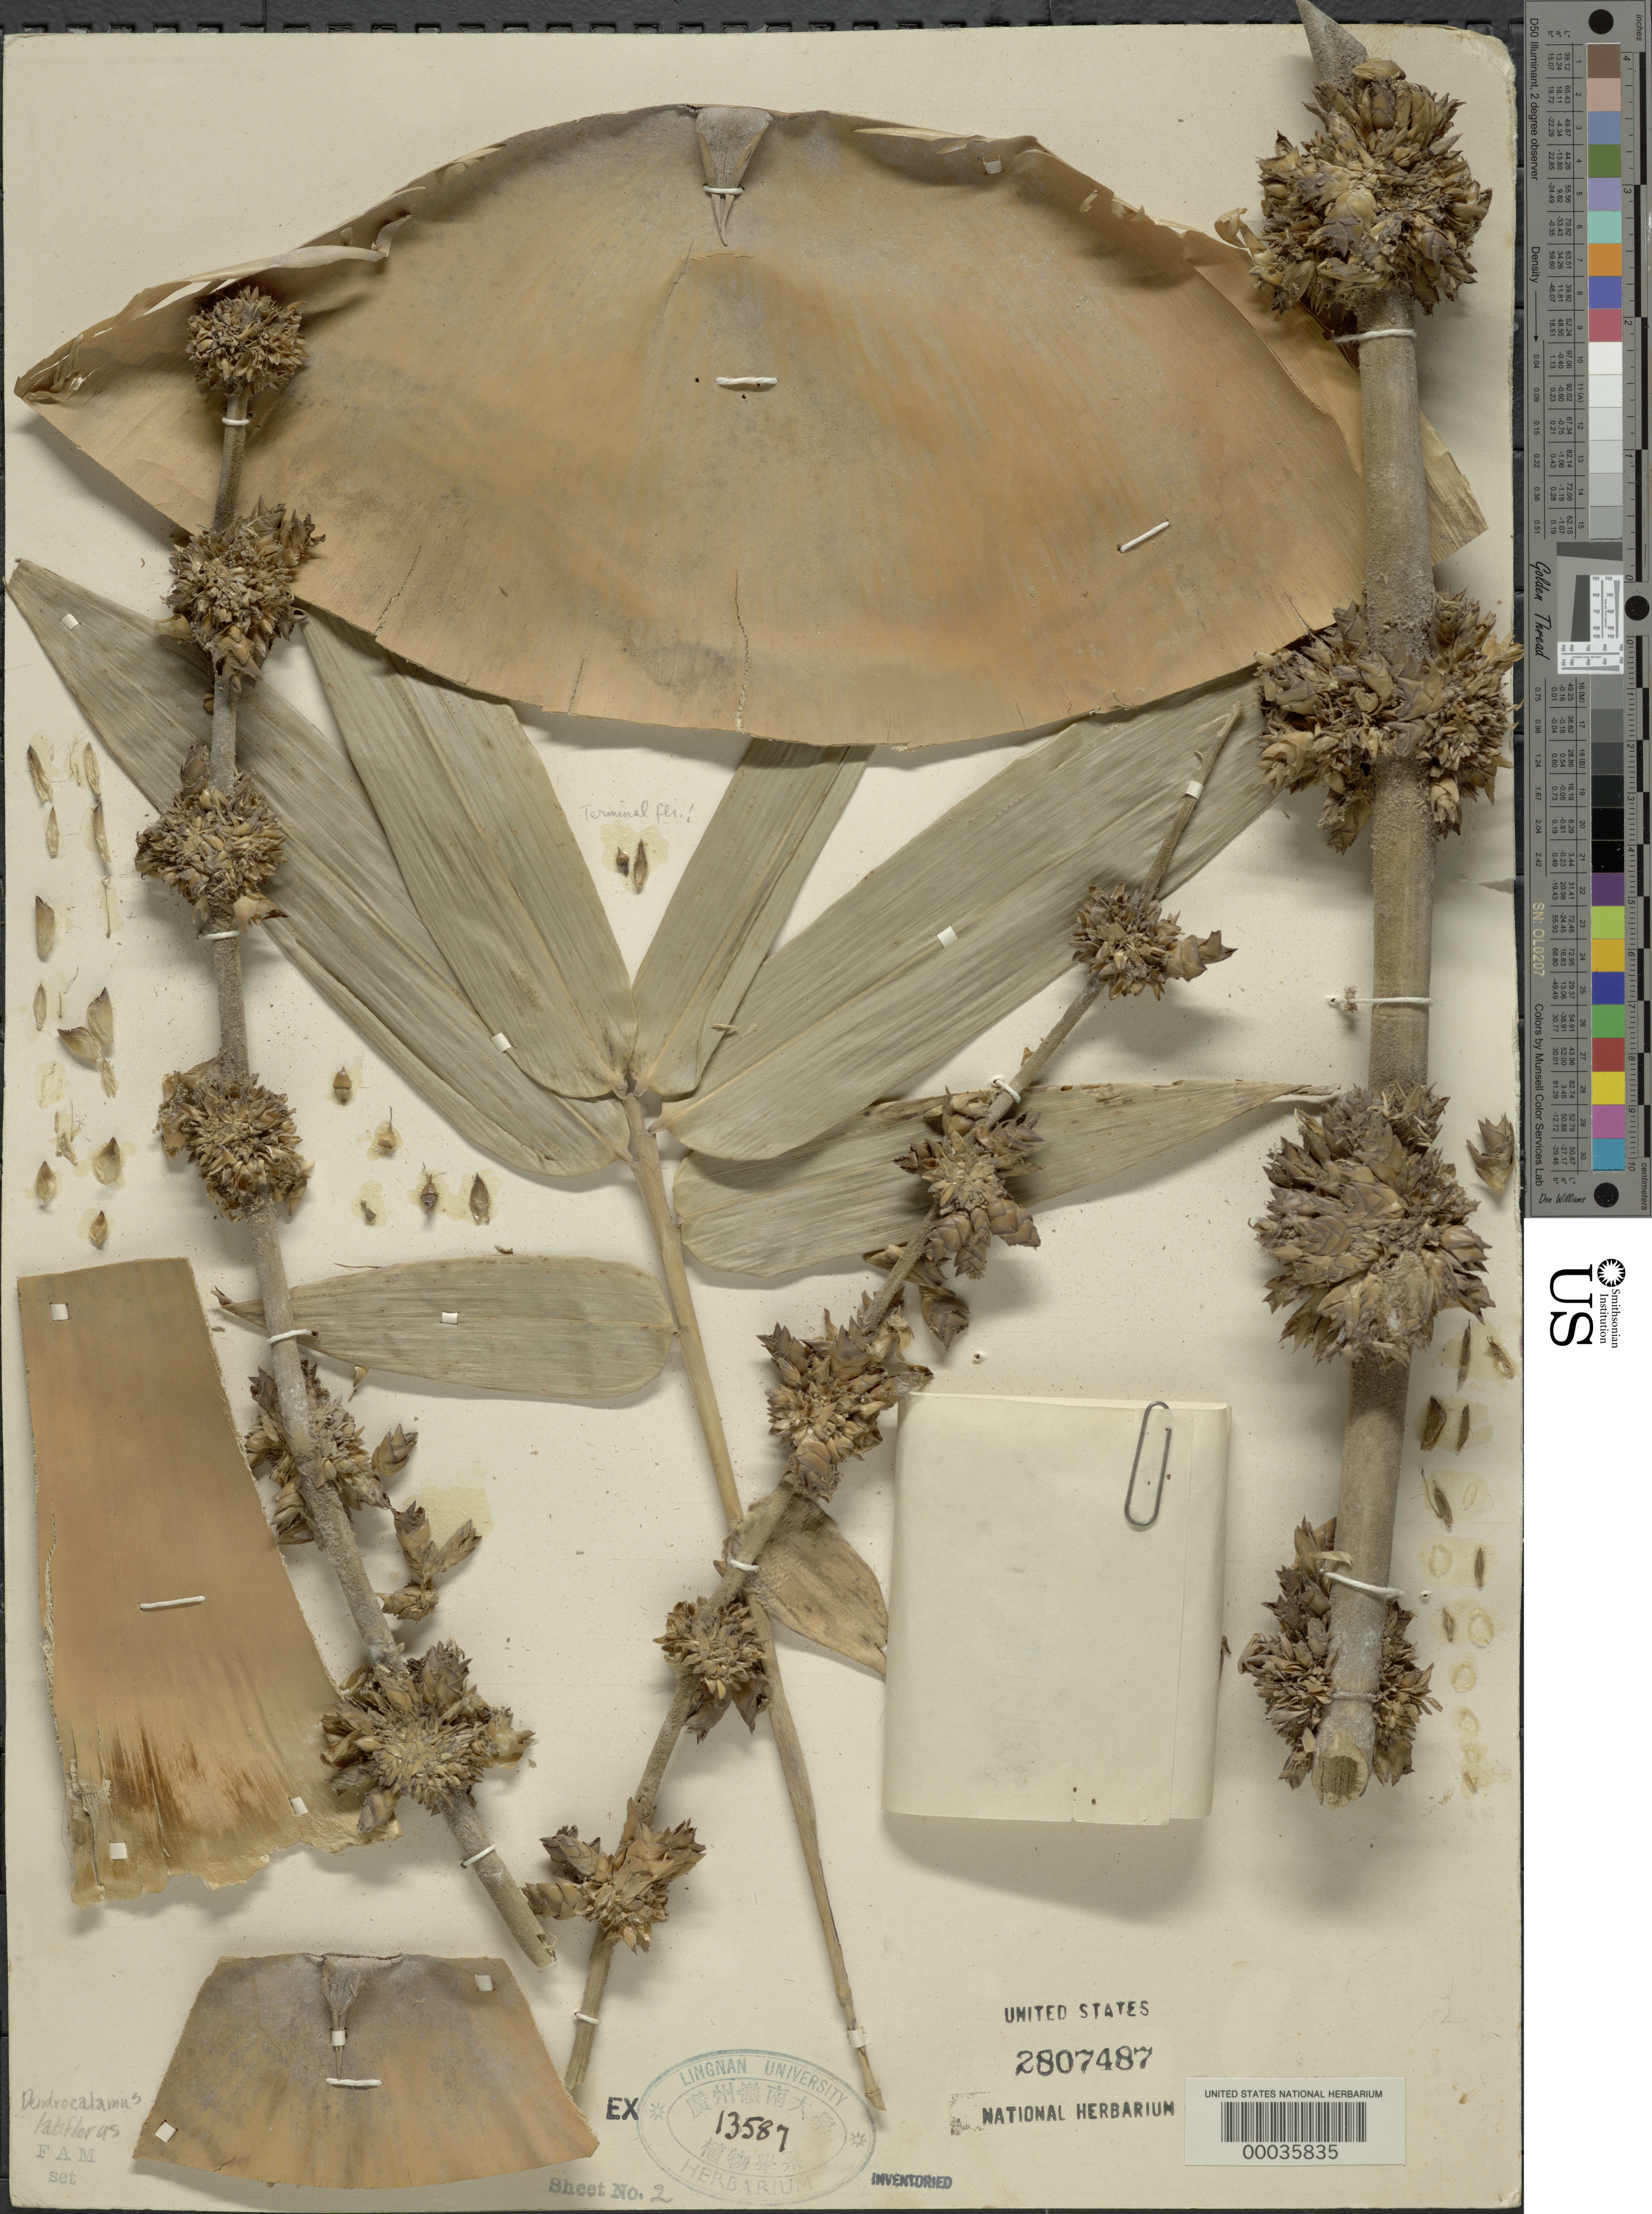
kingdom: Plantae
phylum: Tracheophyta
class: Liliopsida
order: Poales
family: Poaceae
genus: Dendrocalamus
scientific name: Dendrocalamus latiflorus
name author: Munro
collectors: F. A. McClure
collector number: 1763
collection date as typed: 21 Nov 1925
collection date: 1925-11-21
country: China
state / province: Jiangxi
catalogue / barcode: US 2807487